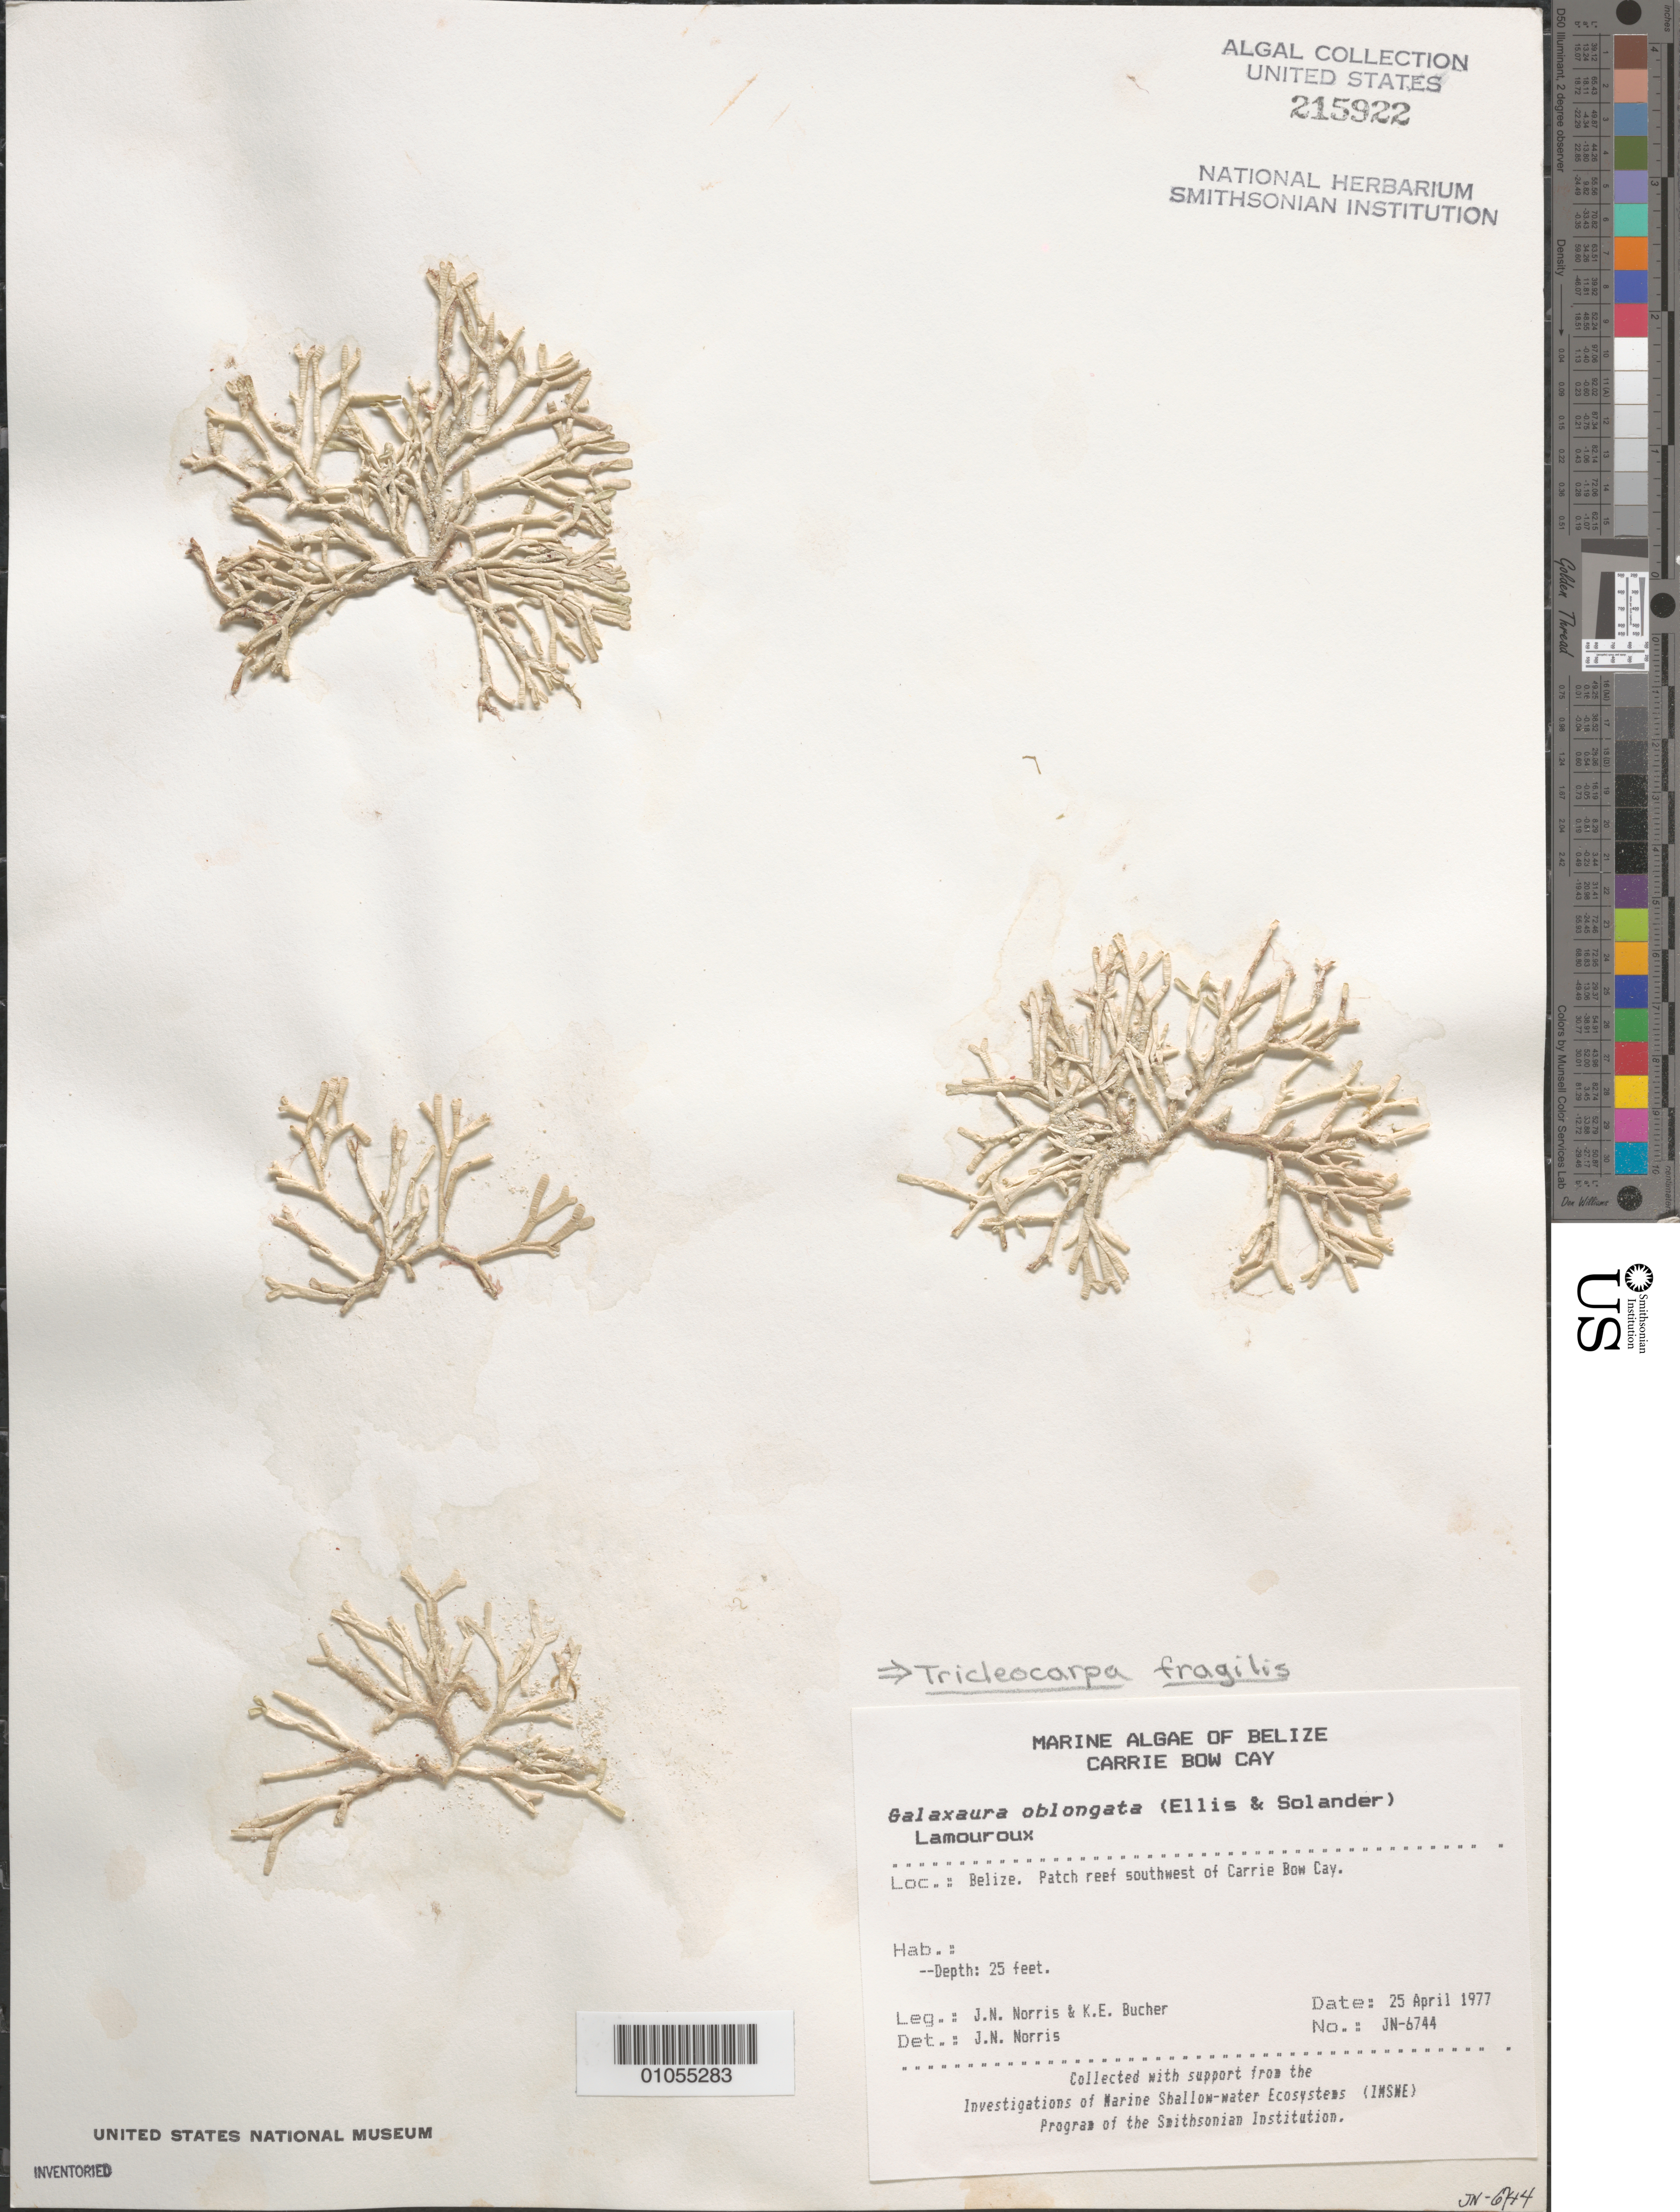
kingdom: Plantae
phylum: Rhodophyta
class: Florideophyceae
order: Nemaliales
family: Galaxauraceae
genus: Tricleocarpa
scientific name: Tricleocarpa fragilis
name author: (L.) Huisman & R.A. Towns.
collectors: J. N. Norris & K. E. Bucher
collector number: JN-6744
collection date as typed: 25 Apr 1977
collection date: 1977-04-25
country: Belize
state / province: Stann Creek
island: Carrie Bow Cay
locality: Patch reef southwest of Carrie Bow Cay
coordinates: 16 48'N, 88 05'W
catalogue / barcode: US 215922